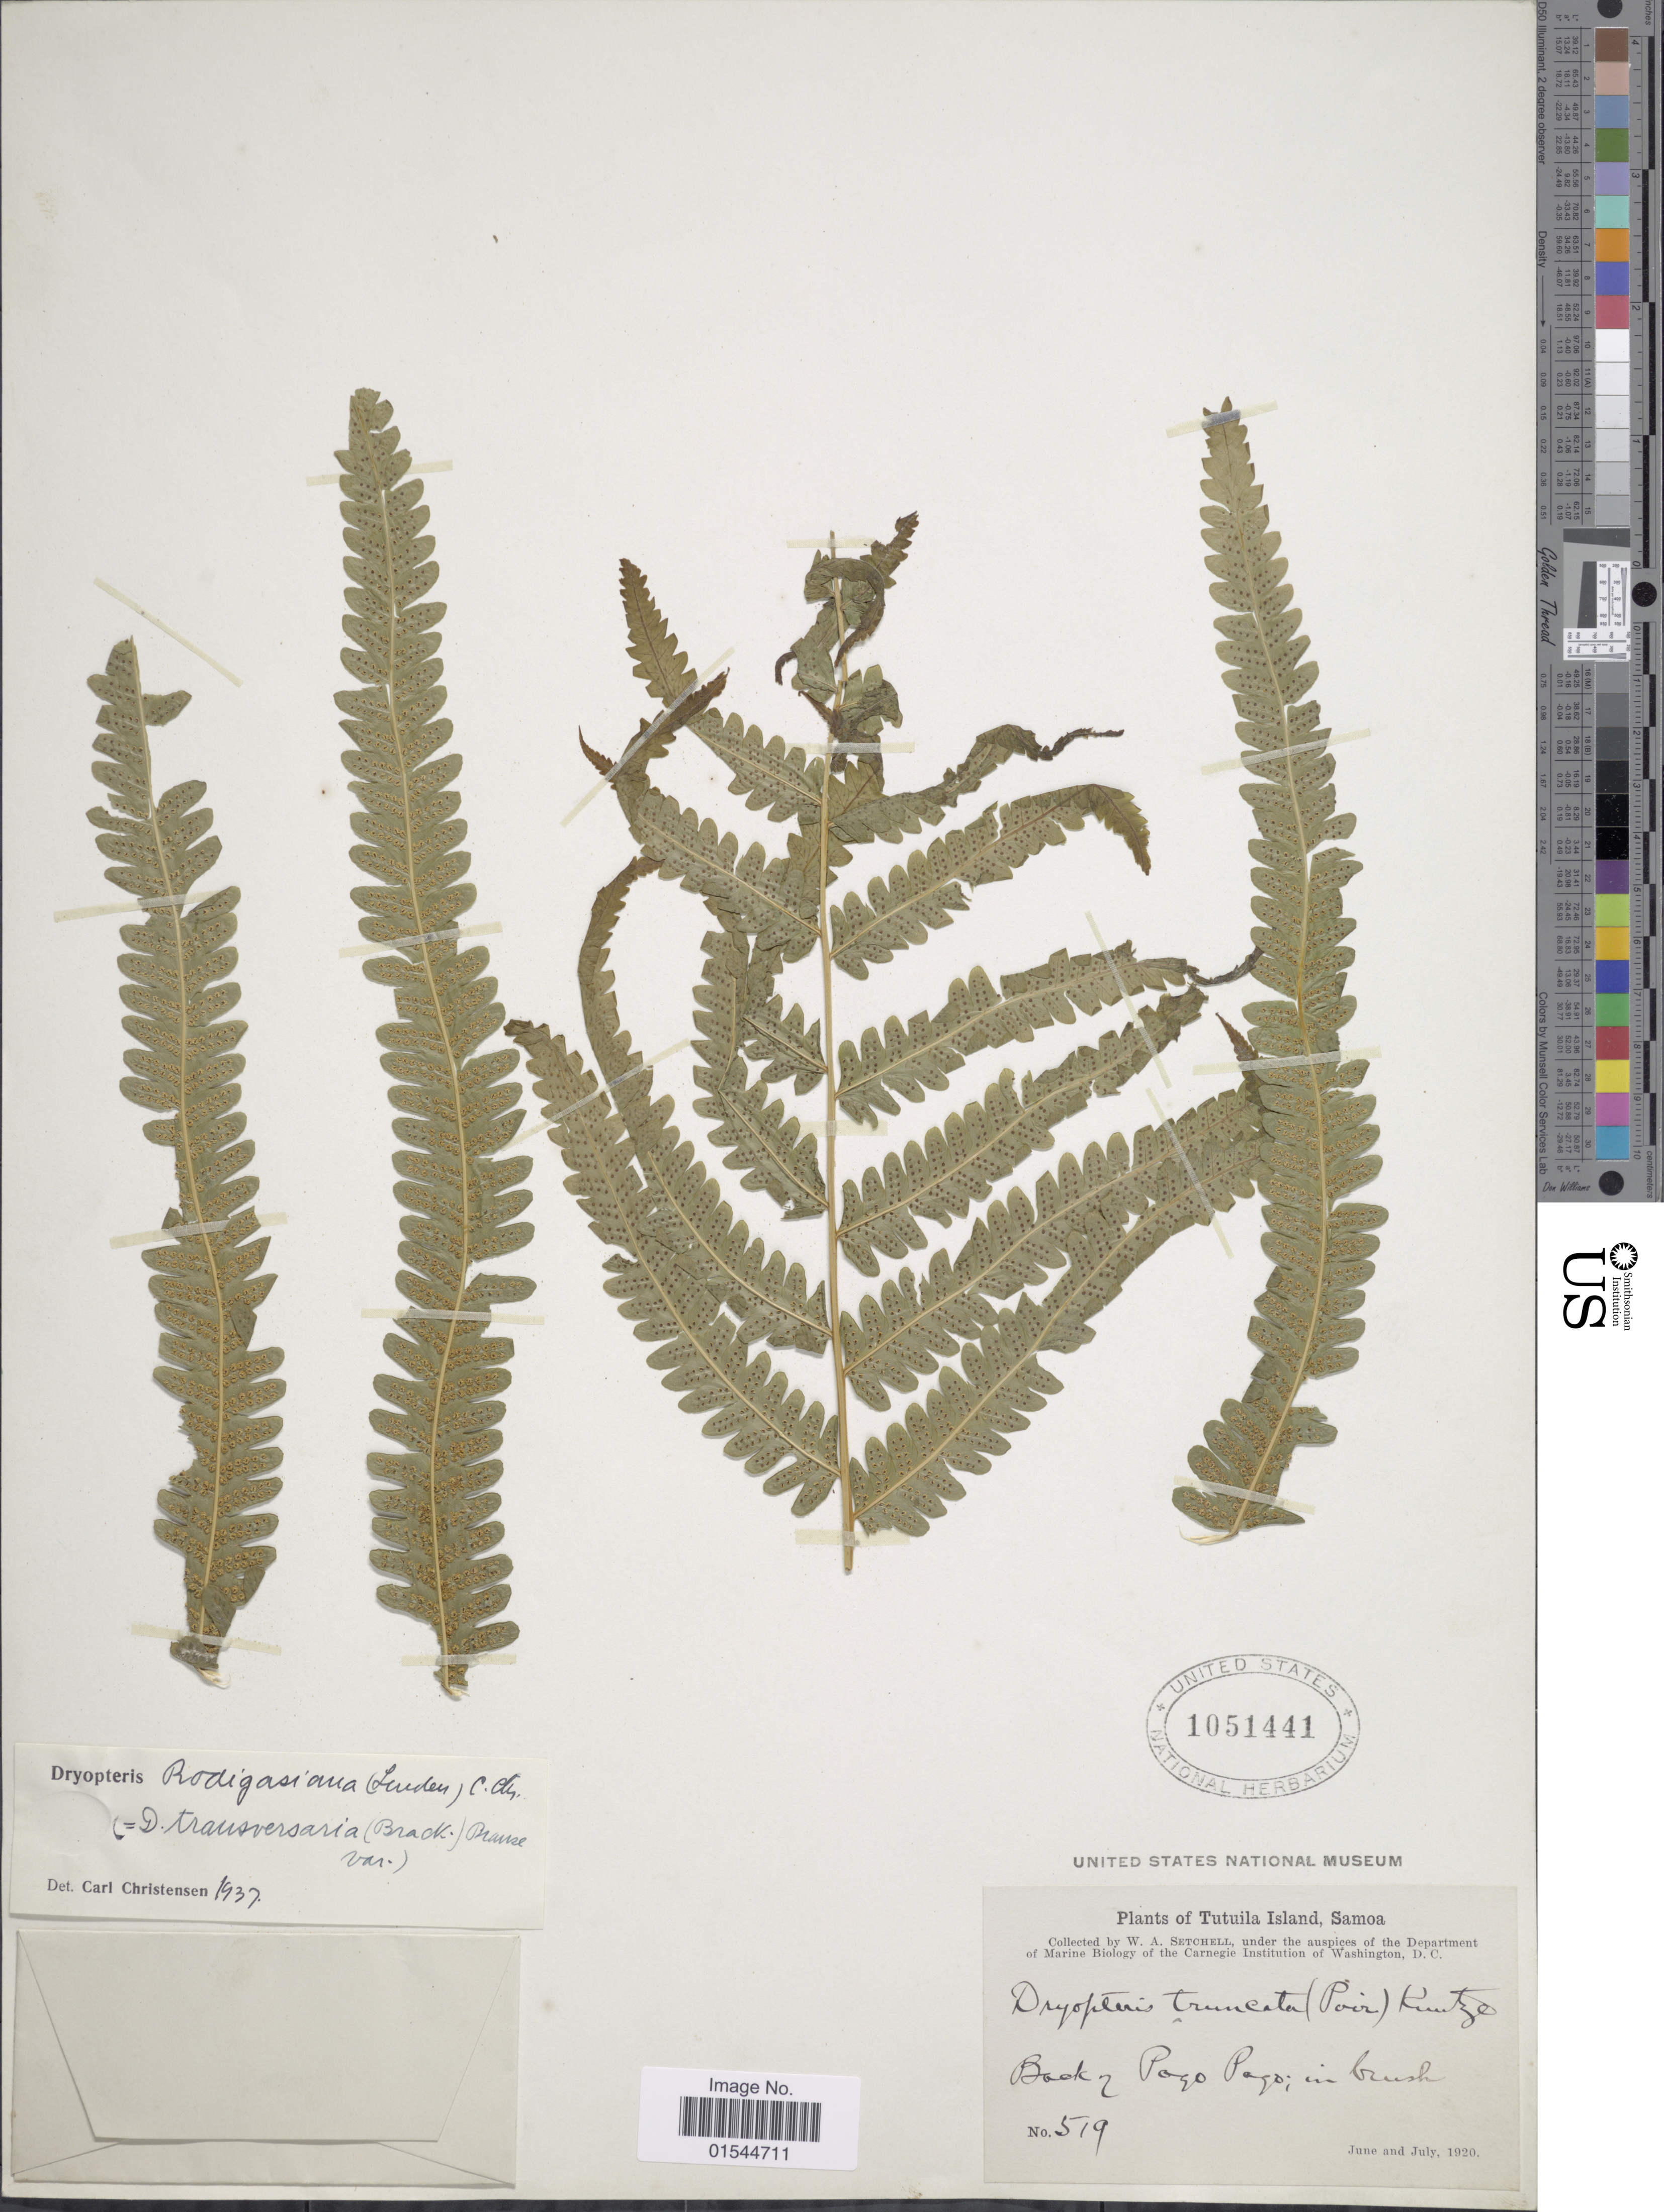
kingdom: Plantae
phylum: Tracheophyta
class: Polypodiopsida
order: Polypodiales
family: Thelypteridaceae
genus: Pneumatopteris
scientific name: Pneumatopteris rodigasiana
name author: (T. Moore) Holttum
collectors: W. Setchell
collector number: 519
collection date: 1920-06/1920-07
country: American Samoa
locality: Tutuila Island, Samoa, back of Pago Pago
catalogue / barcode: US 1051441